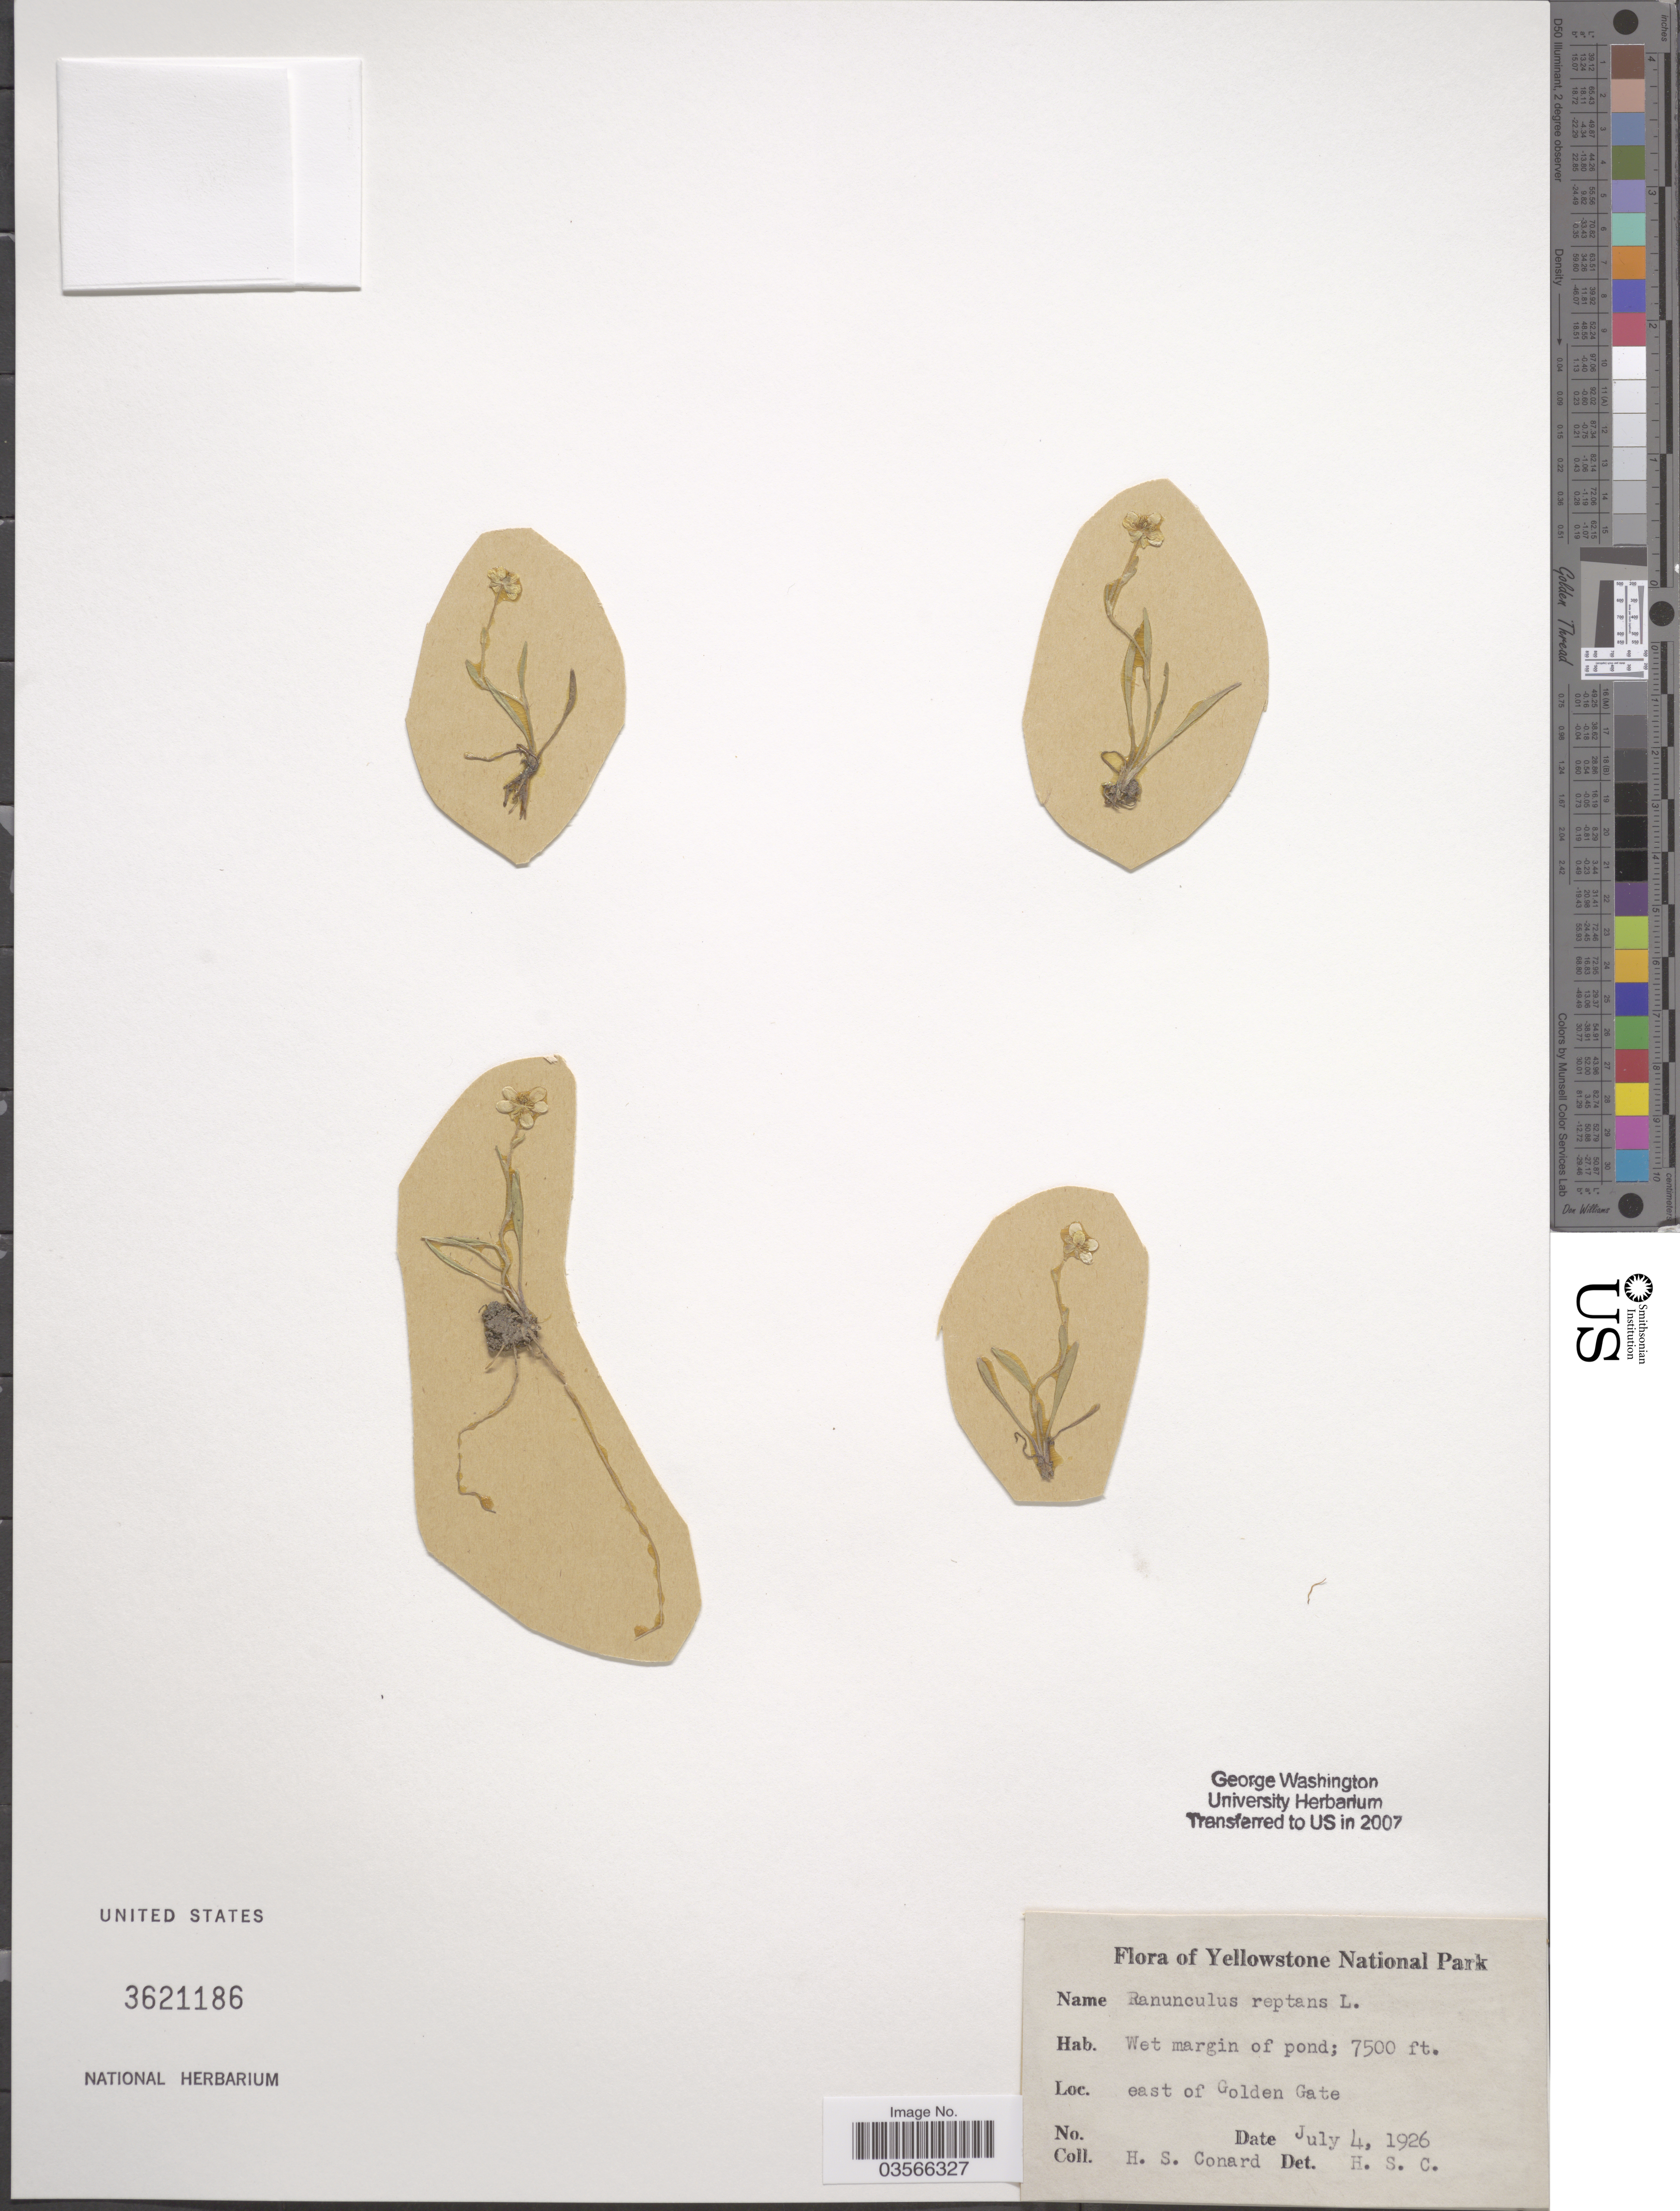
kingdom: Plantae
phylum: Tracheophyta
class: Magnoliopsida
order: Ranunculales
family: Ranunculaceae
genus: Ranunculus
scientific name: Ranunculus flammula var. ovalis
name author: (J.M. Bigelow) L.D. Benson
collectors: H. S. Conard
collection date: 1926-07-04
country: United States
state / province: Wyoming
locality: Yellowstone National Park. East of Golden Gate.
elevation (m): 2286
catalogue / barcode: US 3621186